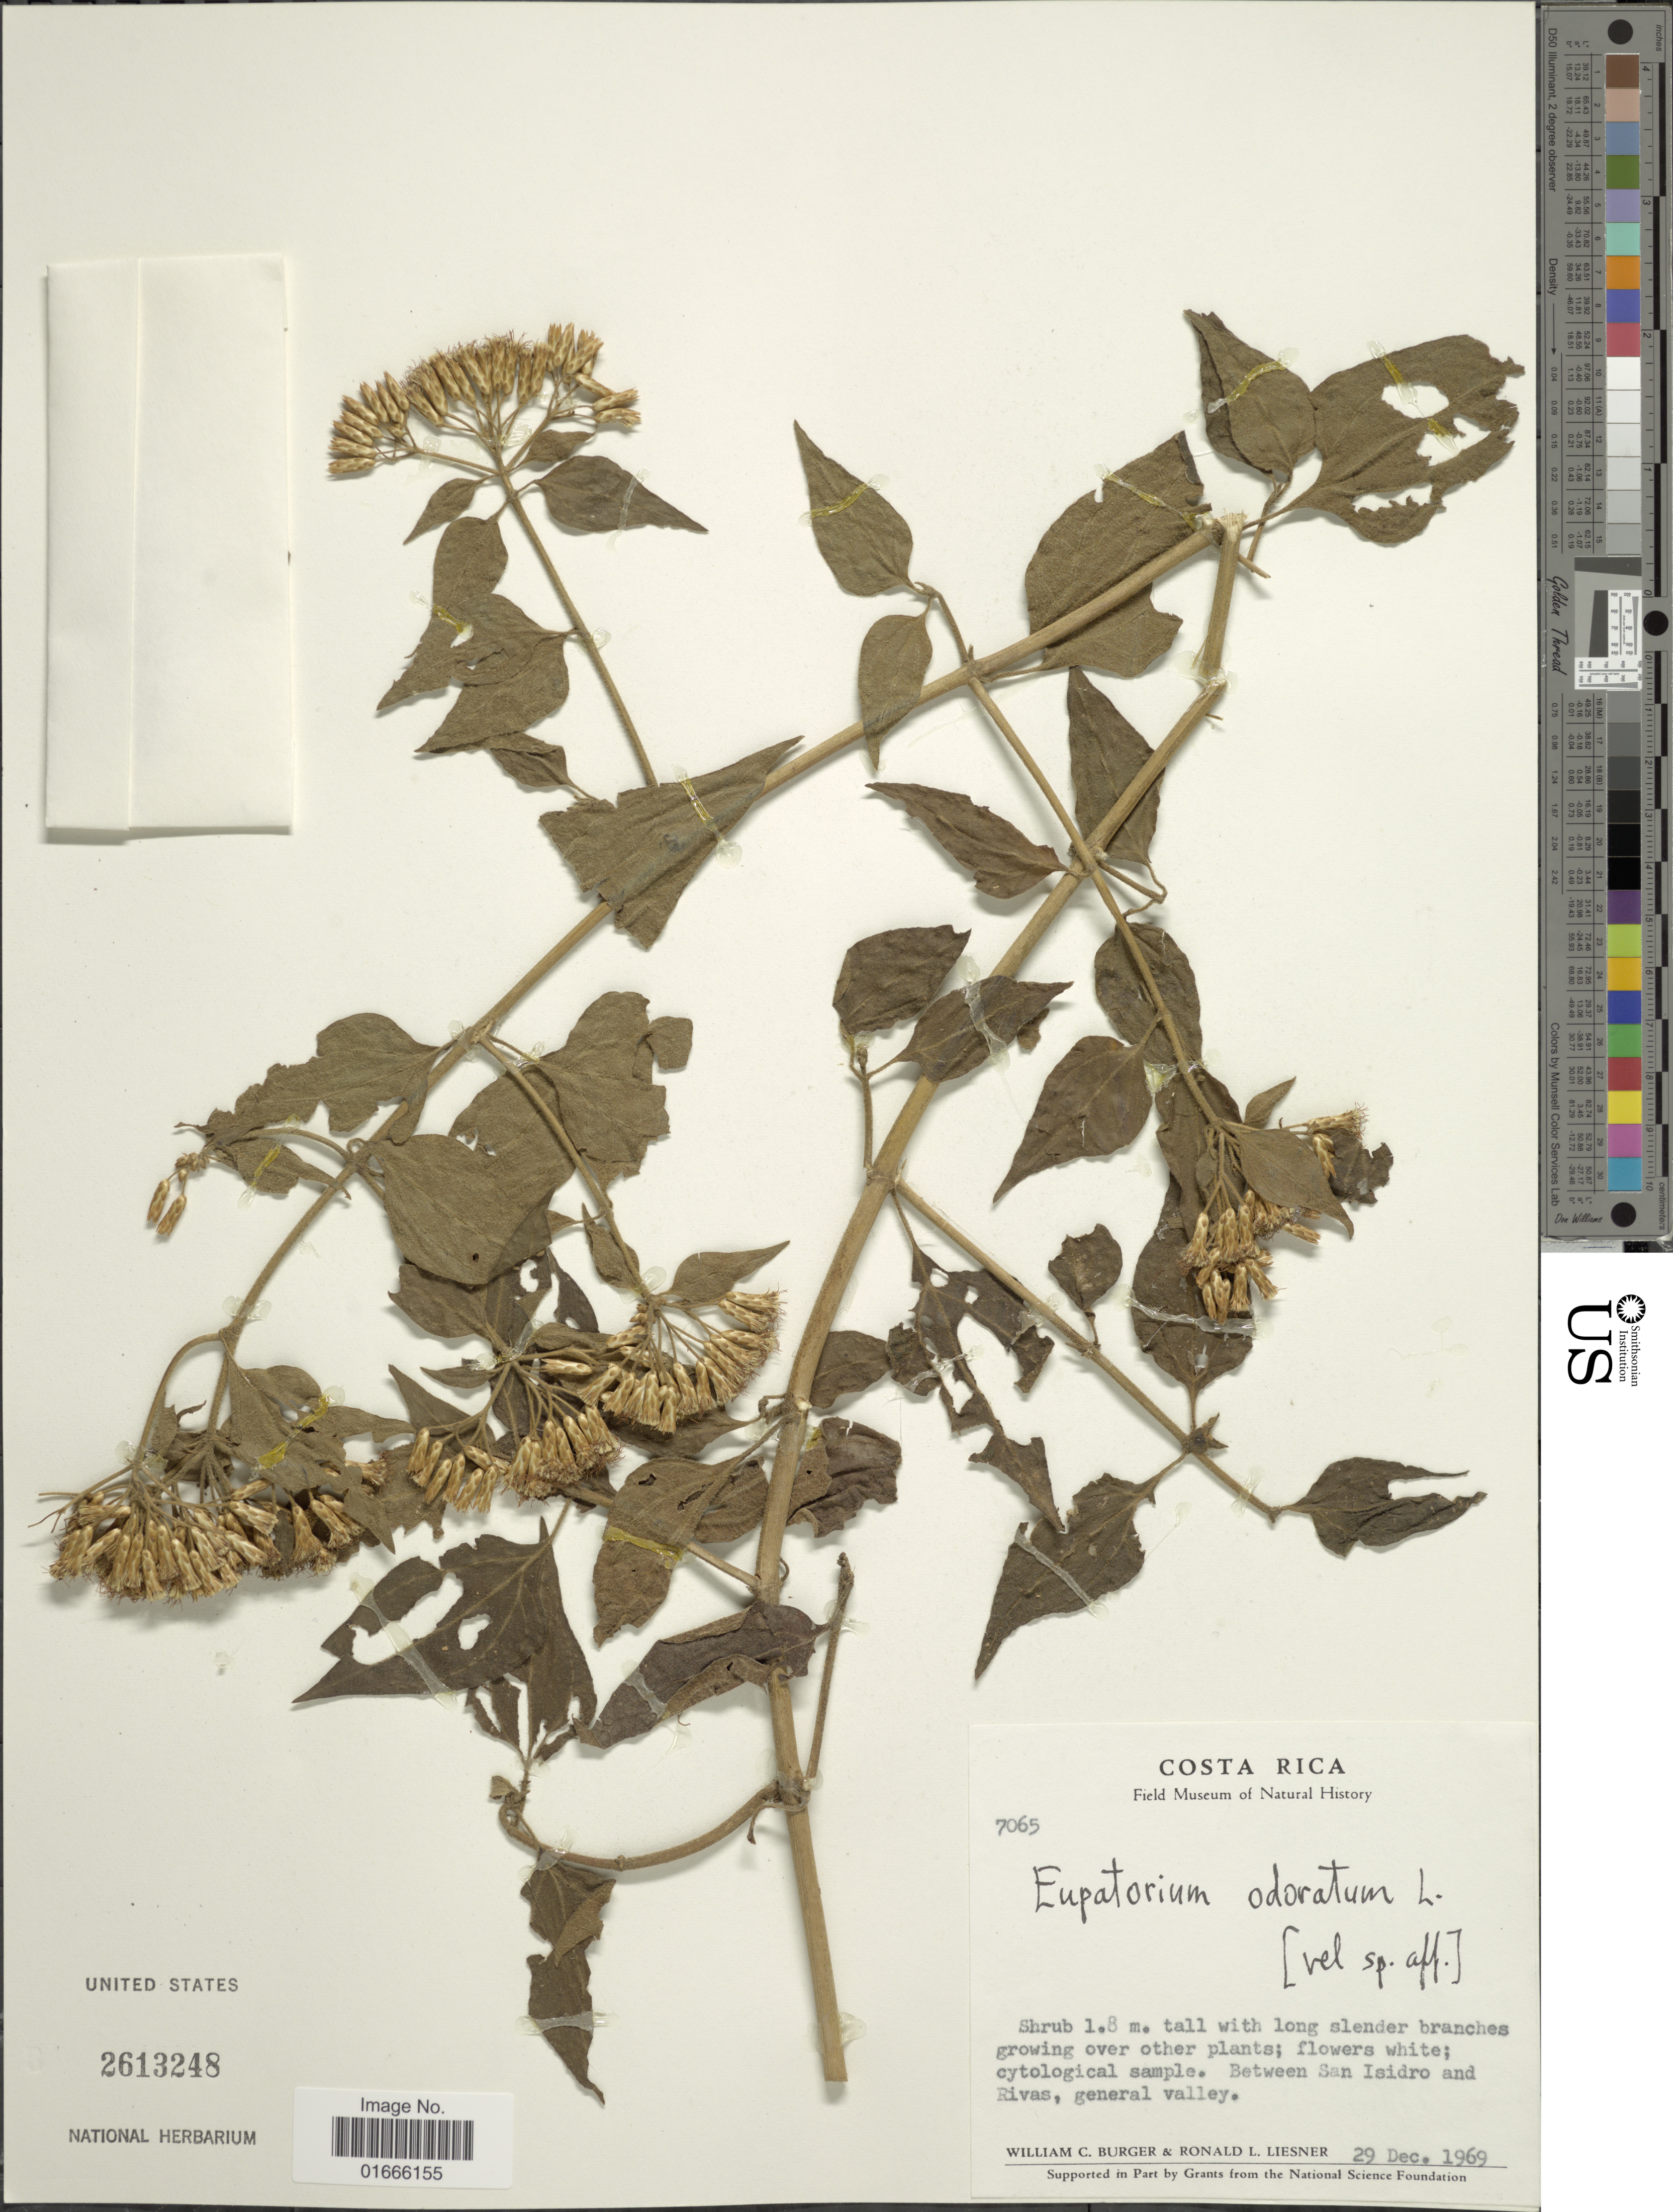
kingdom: Plantae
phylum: Tracheophyta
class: Magnoliopsida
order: Asterales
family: Asteraceae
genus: Chromolaena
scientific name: Chromolaena odorata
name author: (L.) R.M. King & H. Rob.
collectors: W. Burger & R. L. Liesner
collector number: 7065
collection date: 1969-12-29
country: Costa Rica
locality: Between San Isidro and Rivas, general valley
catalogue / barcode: US 2613248